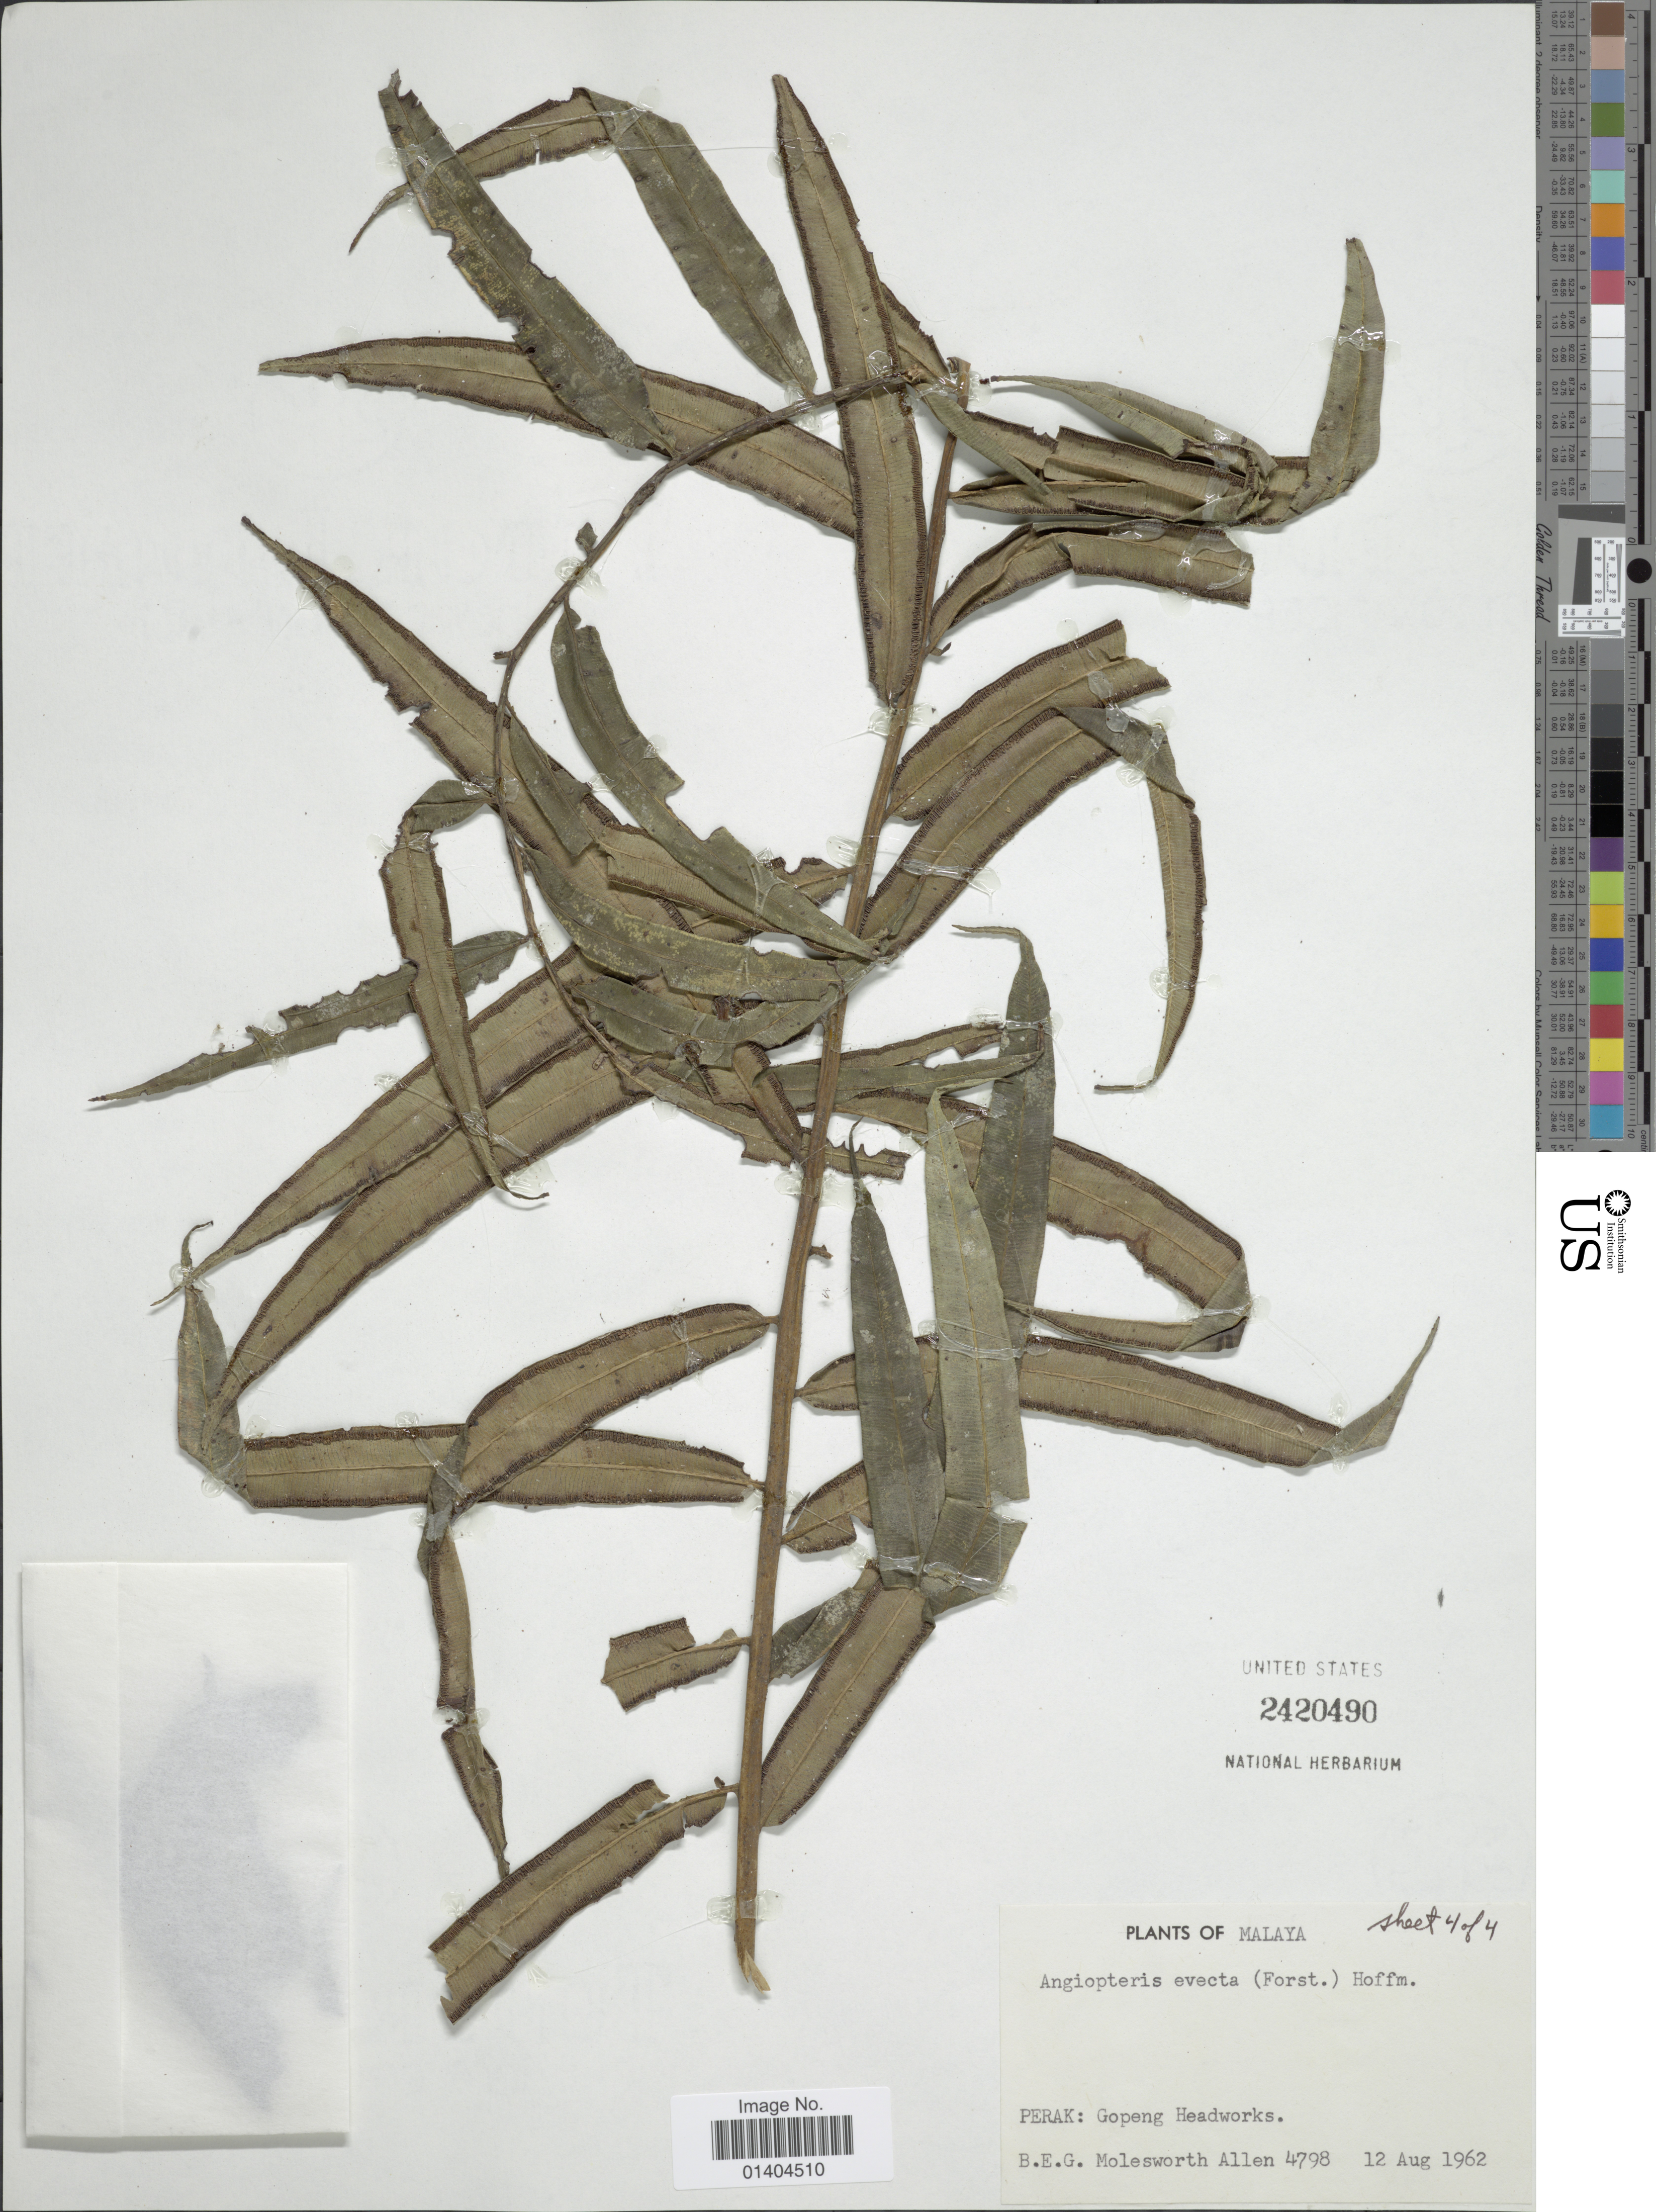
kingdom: Plantae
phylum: Tracheophyta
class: Polypodiopsida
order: Marattiales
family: Marattiaceae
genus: Angiopteris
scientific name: Angiopteris evecta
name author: (G. Forst.) Hoffm.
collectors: B. E. G. Molesworth-Allen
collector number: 4798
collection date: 1962-08-12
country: Malaysia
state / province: Perak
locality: Malaya. Gopeng Headworks.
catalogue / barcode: US 2420490